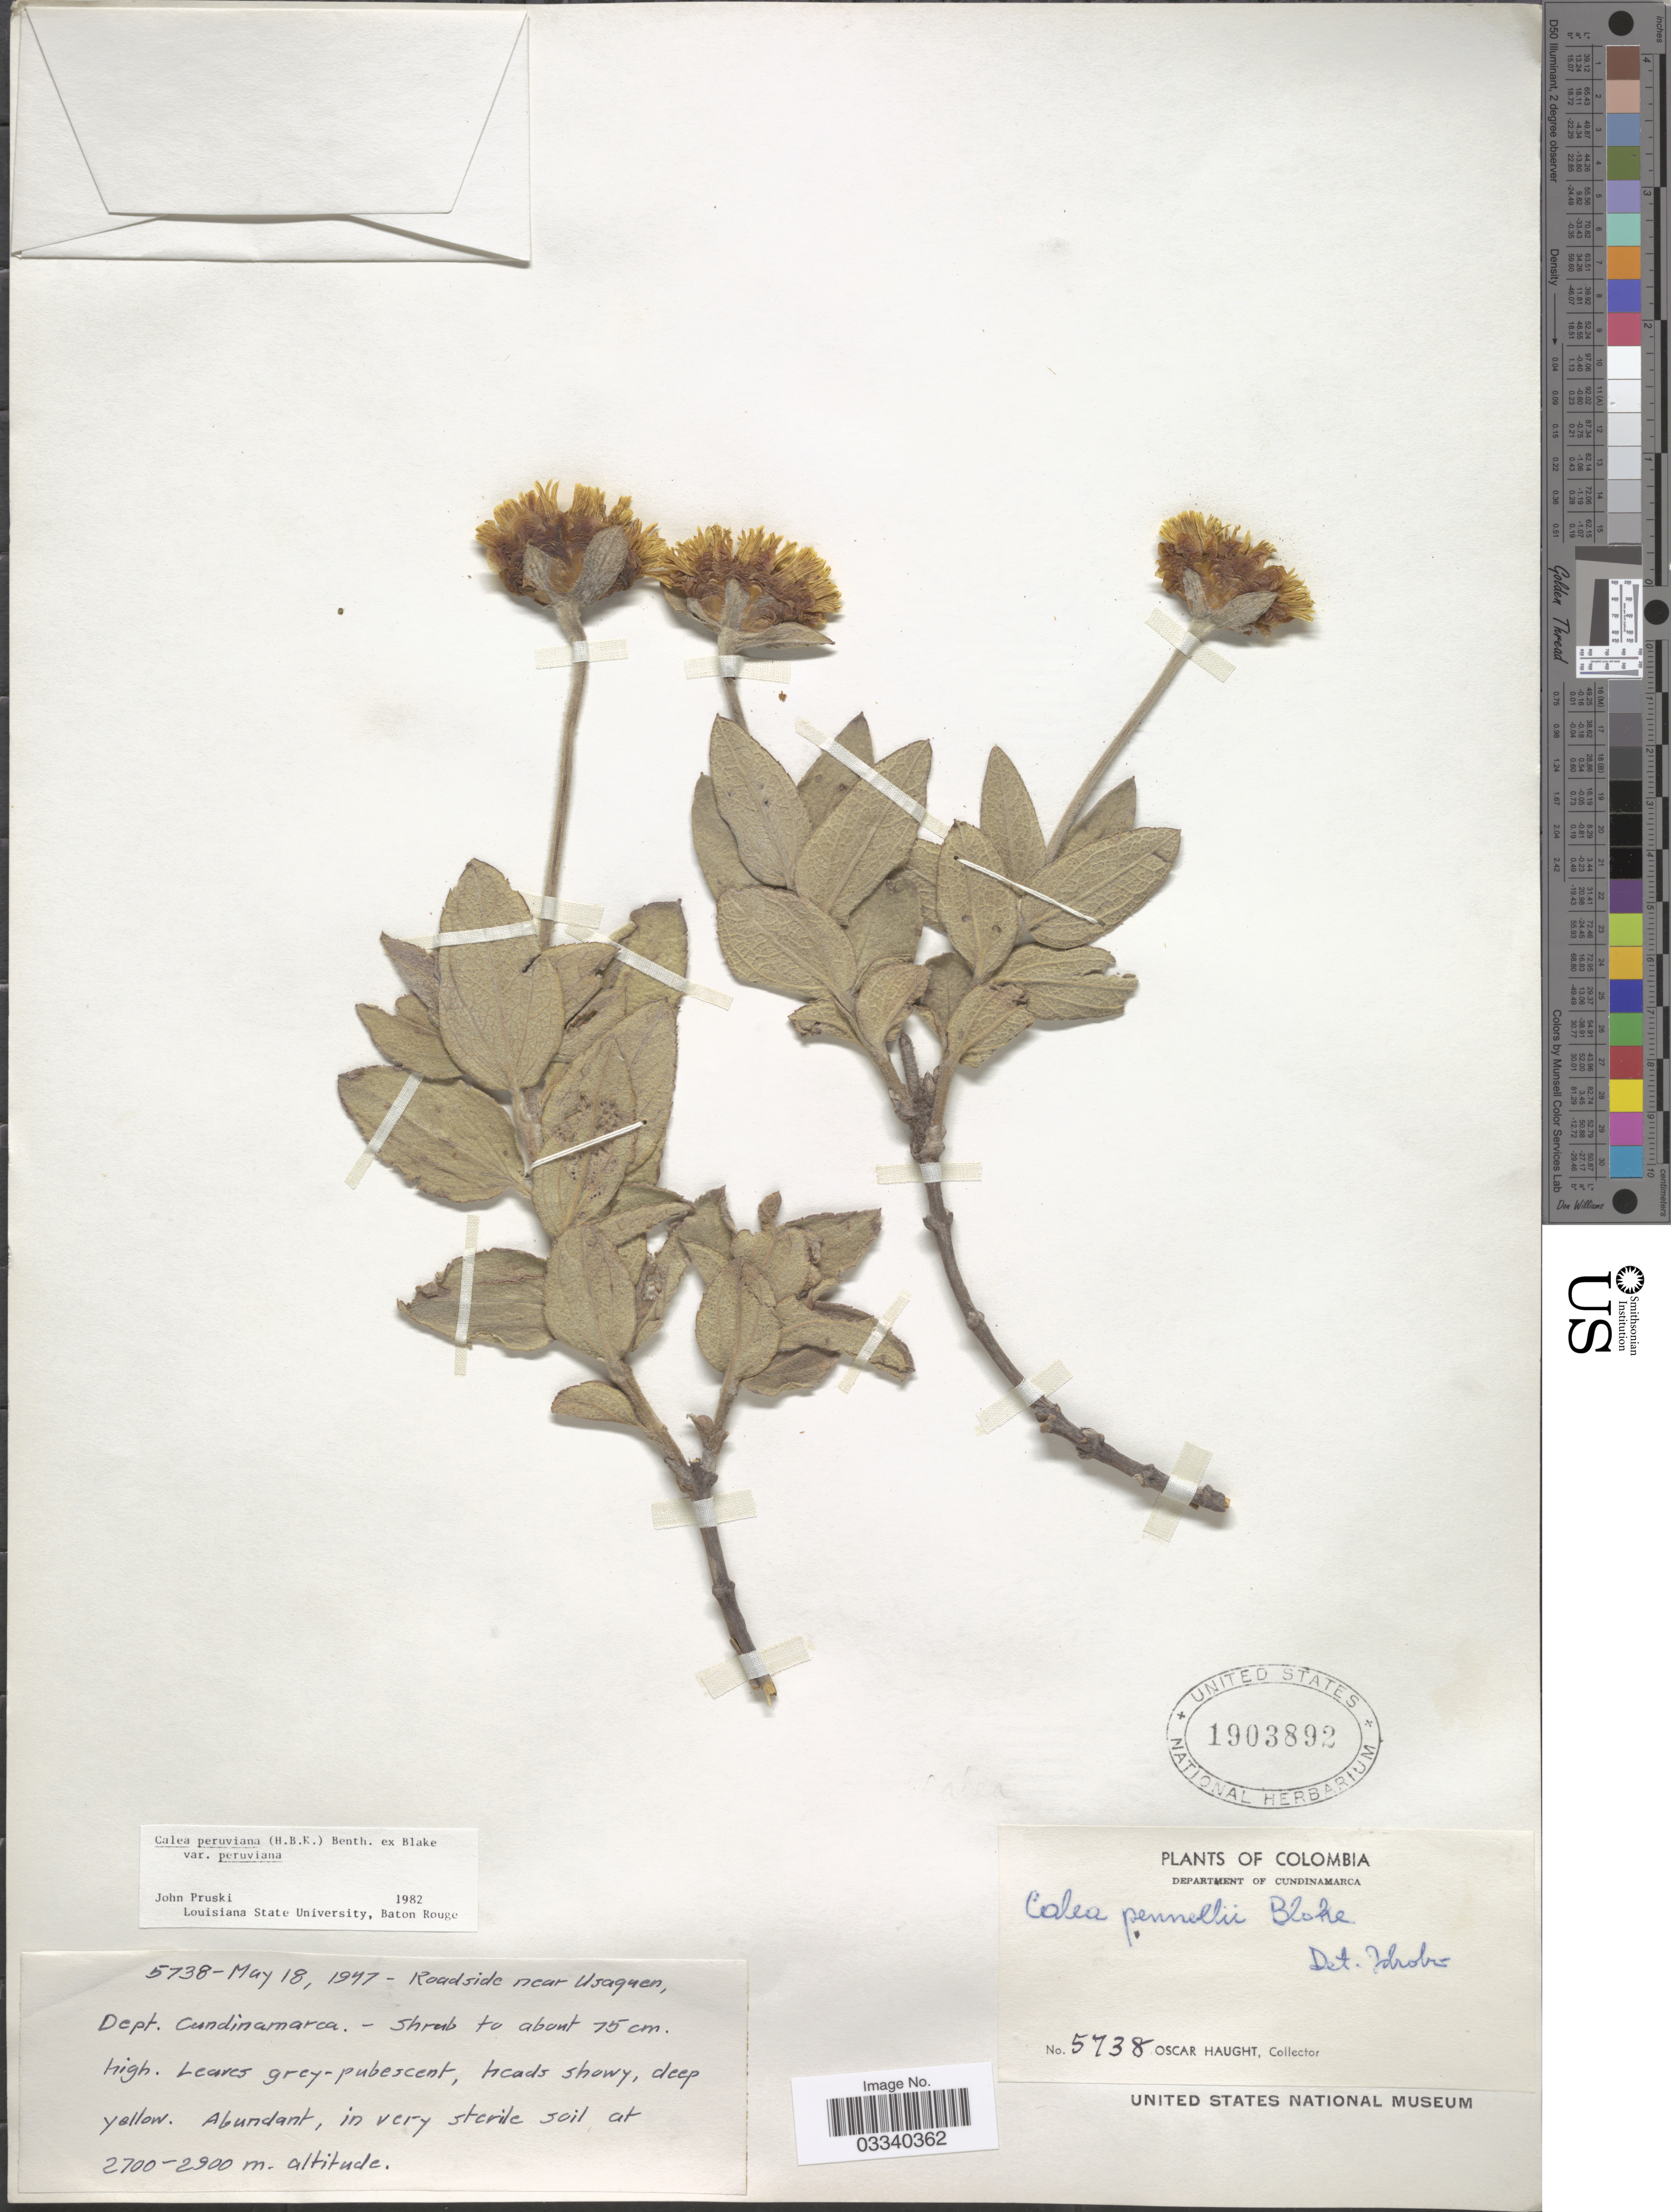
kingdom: Plantae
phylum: Tracheophyta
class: Magnoliopsida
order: Asterales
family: Asteraceae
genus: Calea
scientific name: Calea peruviana var. peruviana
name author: (Kunth) Benth.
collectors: O. L. Haught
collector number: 5738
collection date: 1947-05-18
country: Colombia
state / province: Cundinamarca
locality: Roadside near Usaquen, Department of Cundinamarca.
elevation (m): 2700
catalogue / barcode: US 1903892